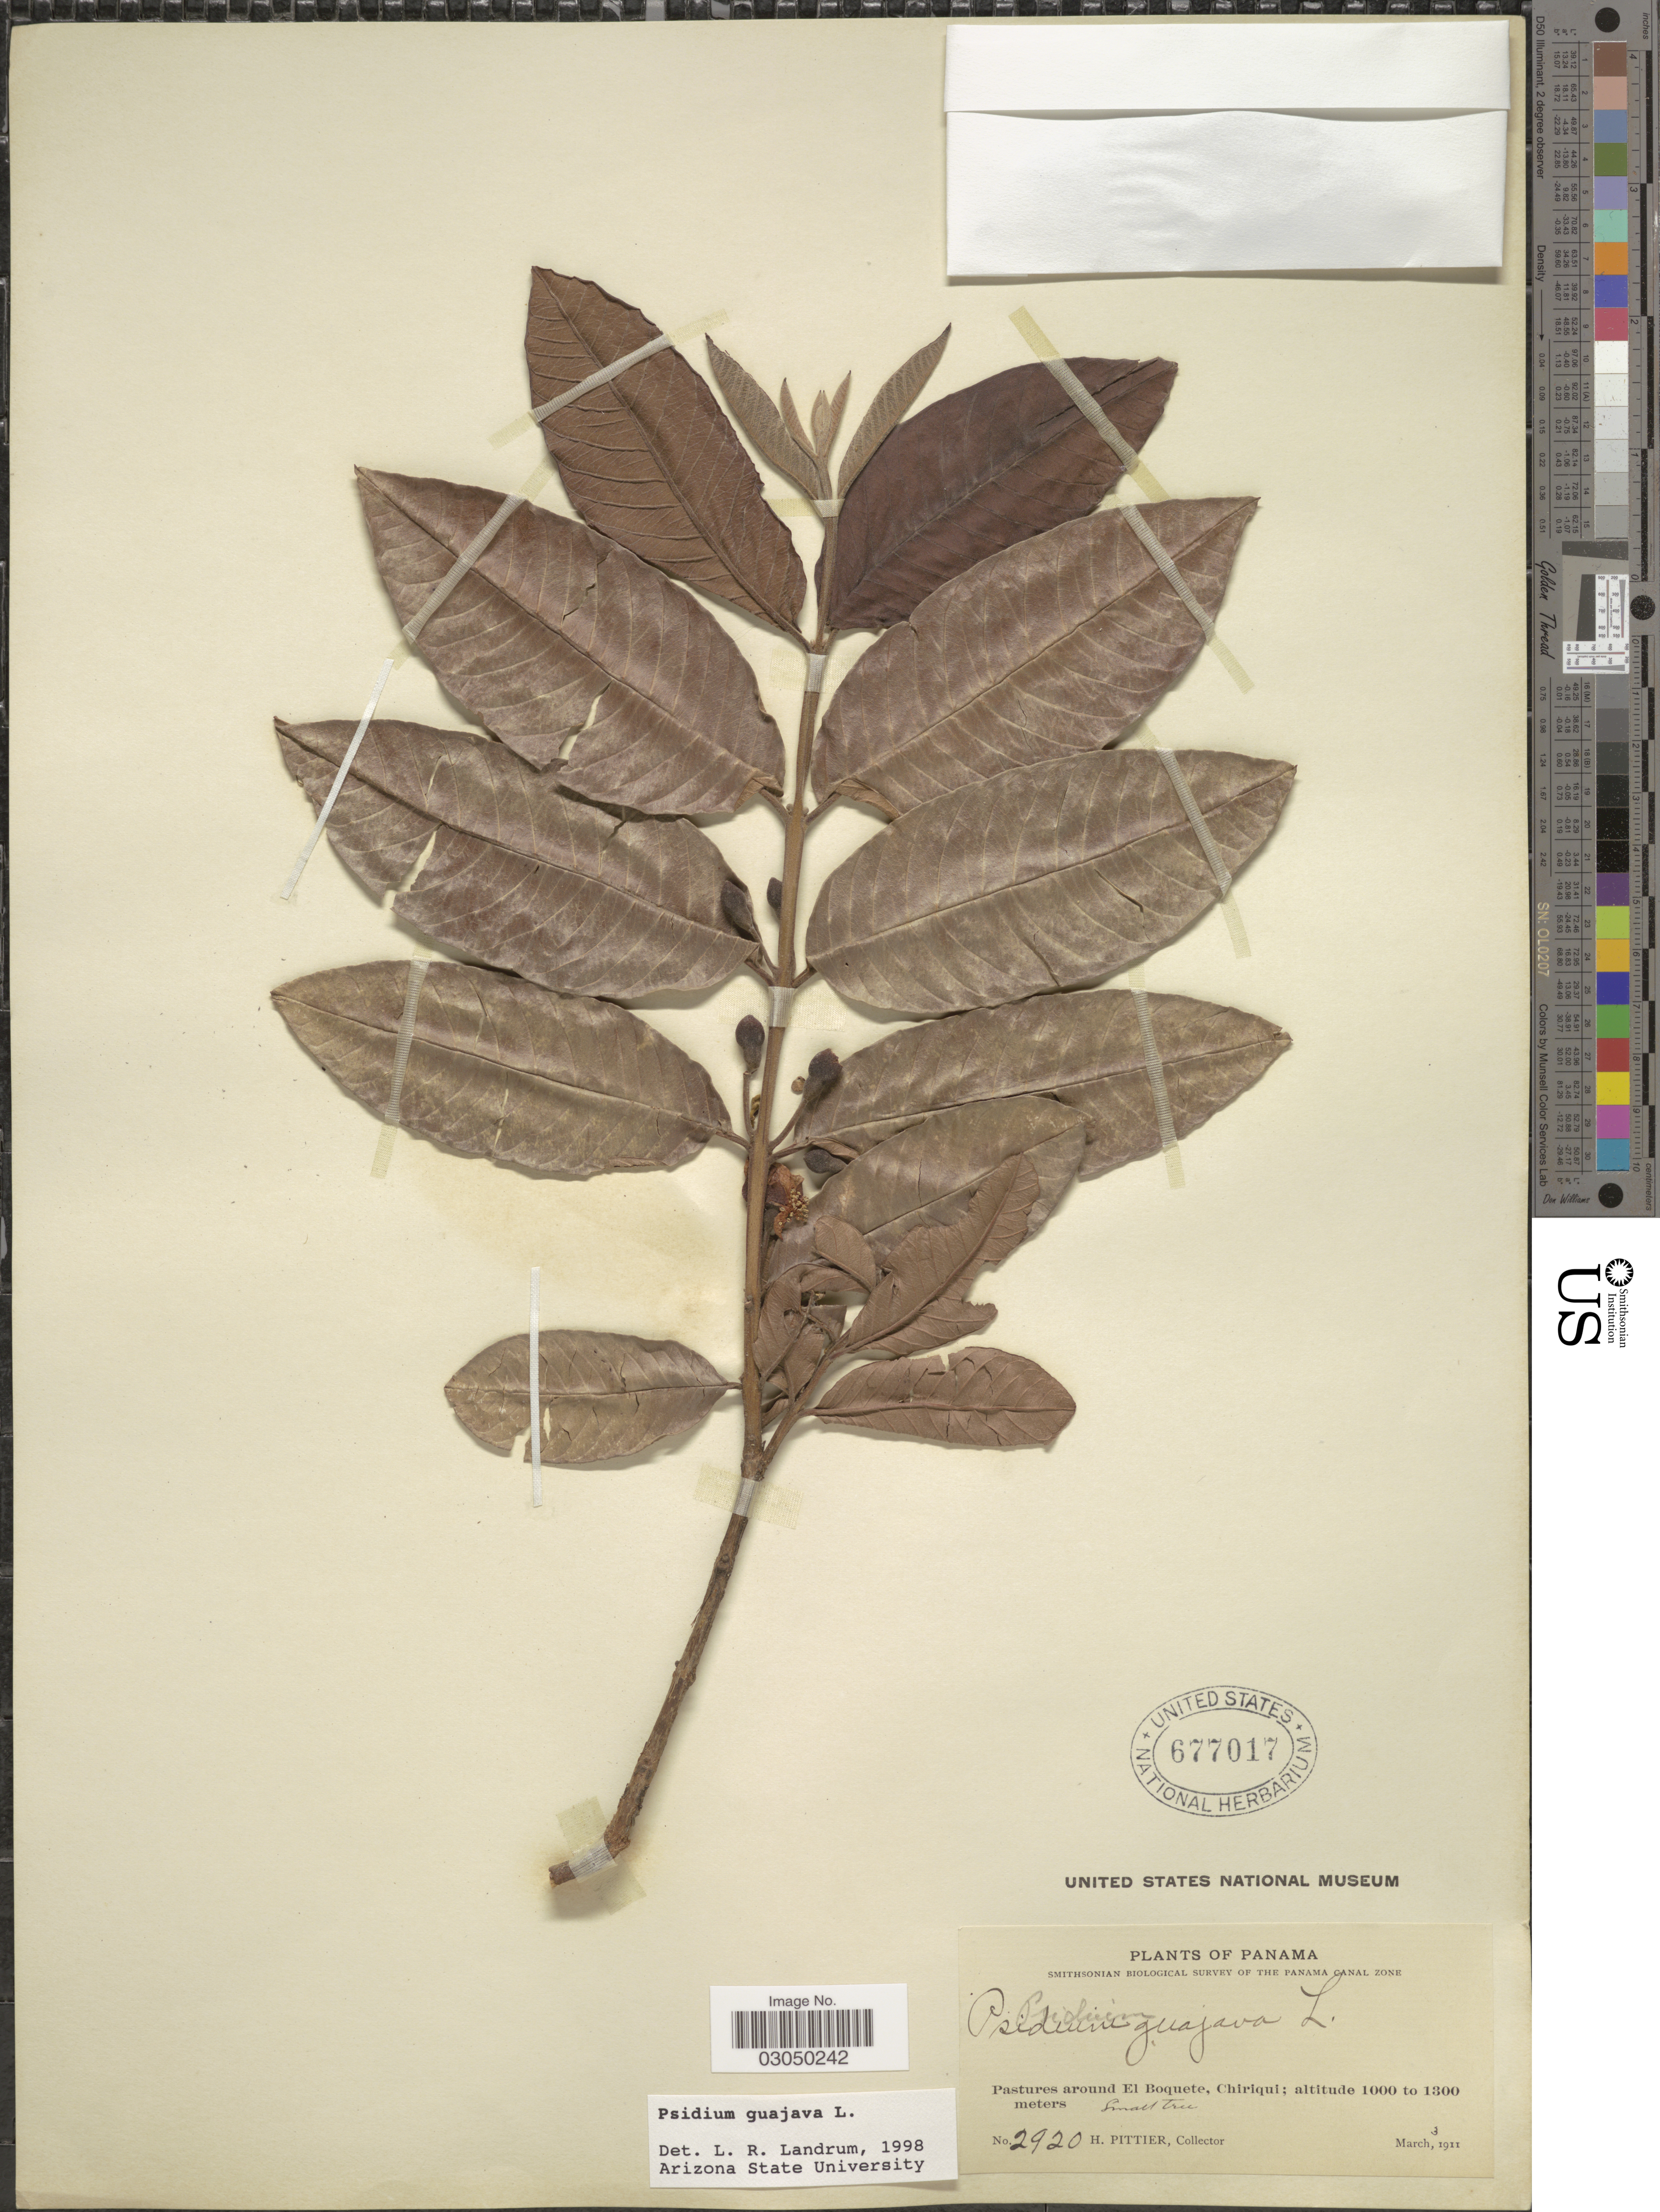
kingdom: Plantae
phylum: Tracheophyta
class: Magnoliopsida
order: Myrtales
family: Myrtaceae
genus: Psidium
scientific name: Psidium guajava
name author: L.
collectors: H. F. Pittier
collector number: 2920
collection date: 1911-03-03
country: Panama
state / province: Chiriqui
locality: Pastures around El Boquete, Chiriqui.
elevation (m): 1000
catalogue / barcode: US 677017